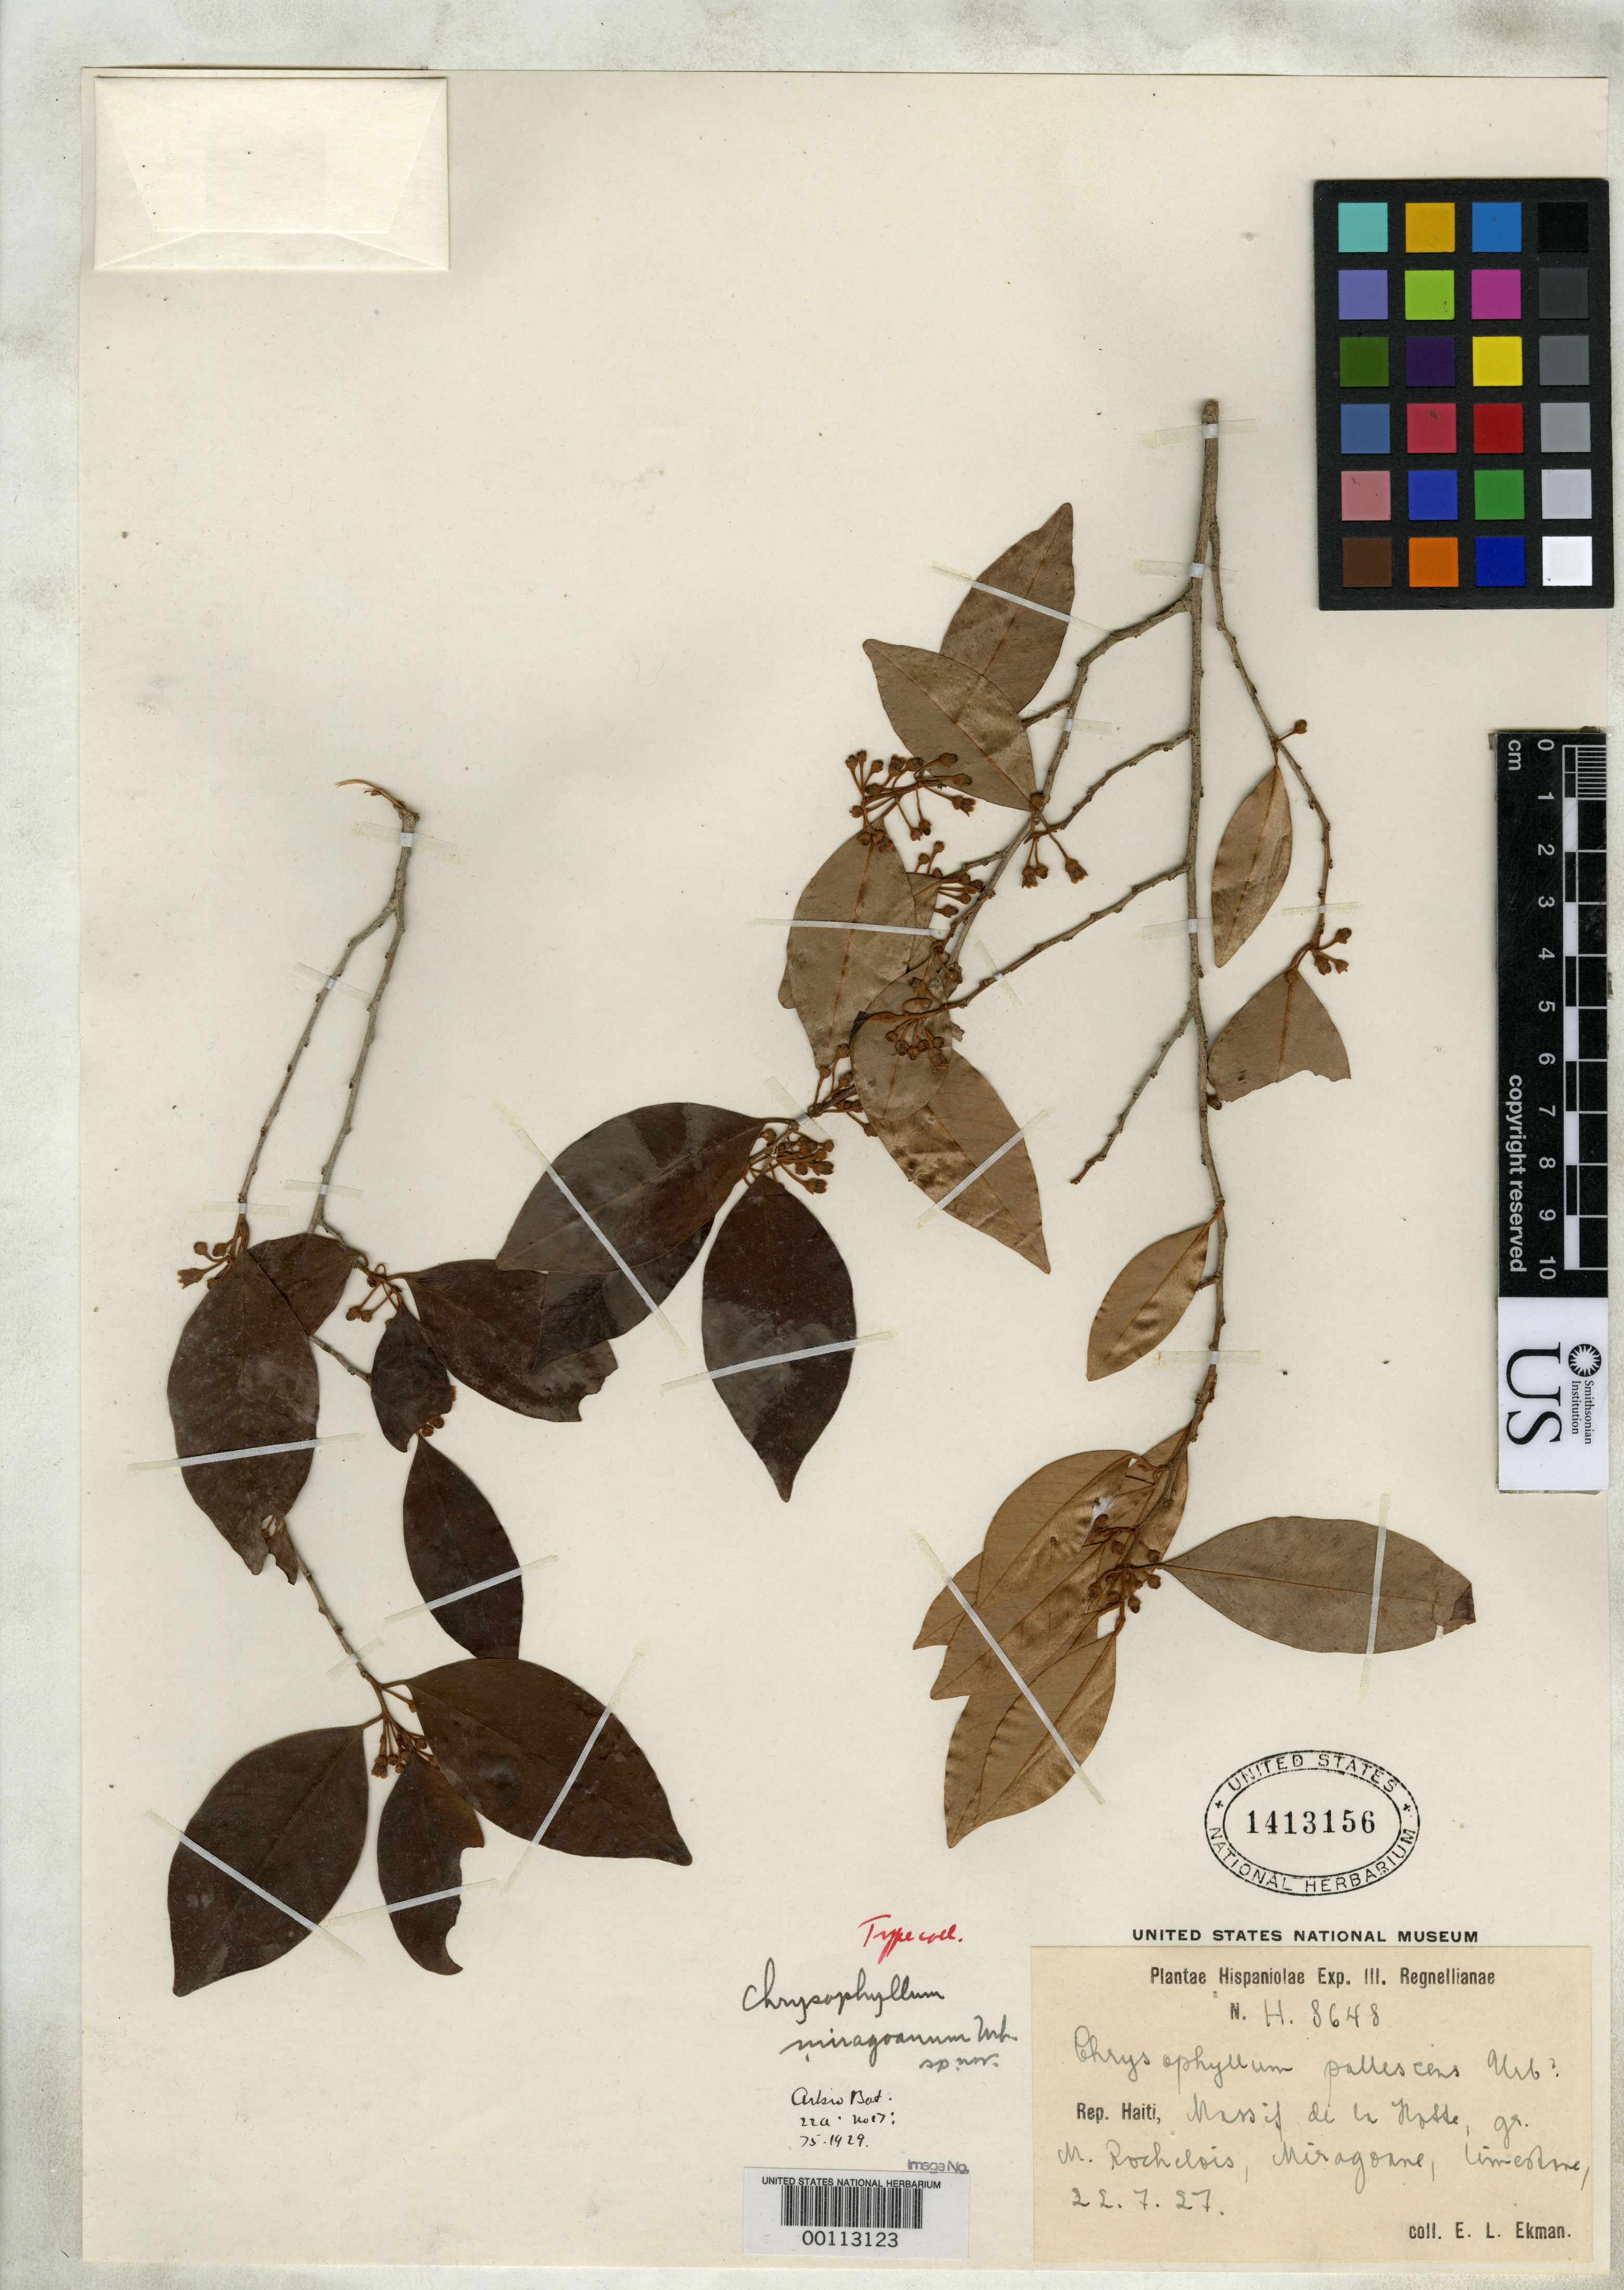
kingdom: Plantae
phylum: Tracheophyta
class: Magnoliopsida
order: Ericales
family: Sapotaceae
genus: Chrysophyllum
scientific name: Chrysophyllum miragoaneum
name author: Urb.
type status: Isotype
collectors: E. L. Ekman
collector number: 8648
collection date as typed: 22 Jul 1927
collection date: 1927-07-22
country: Haiti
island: Hispaniola Island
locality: Massif de La Hotte, Gros Morne, Rochelois prope Miragoane.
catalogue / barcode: US 1413156